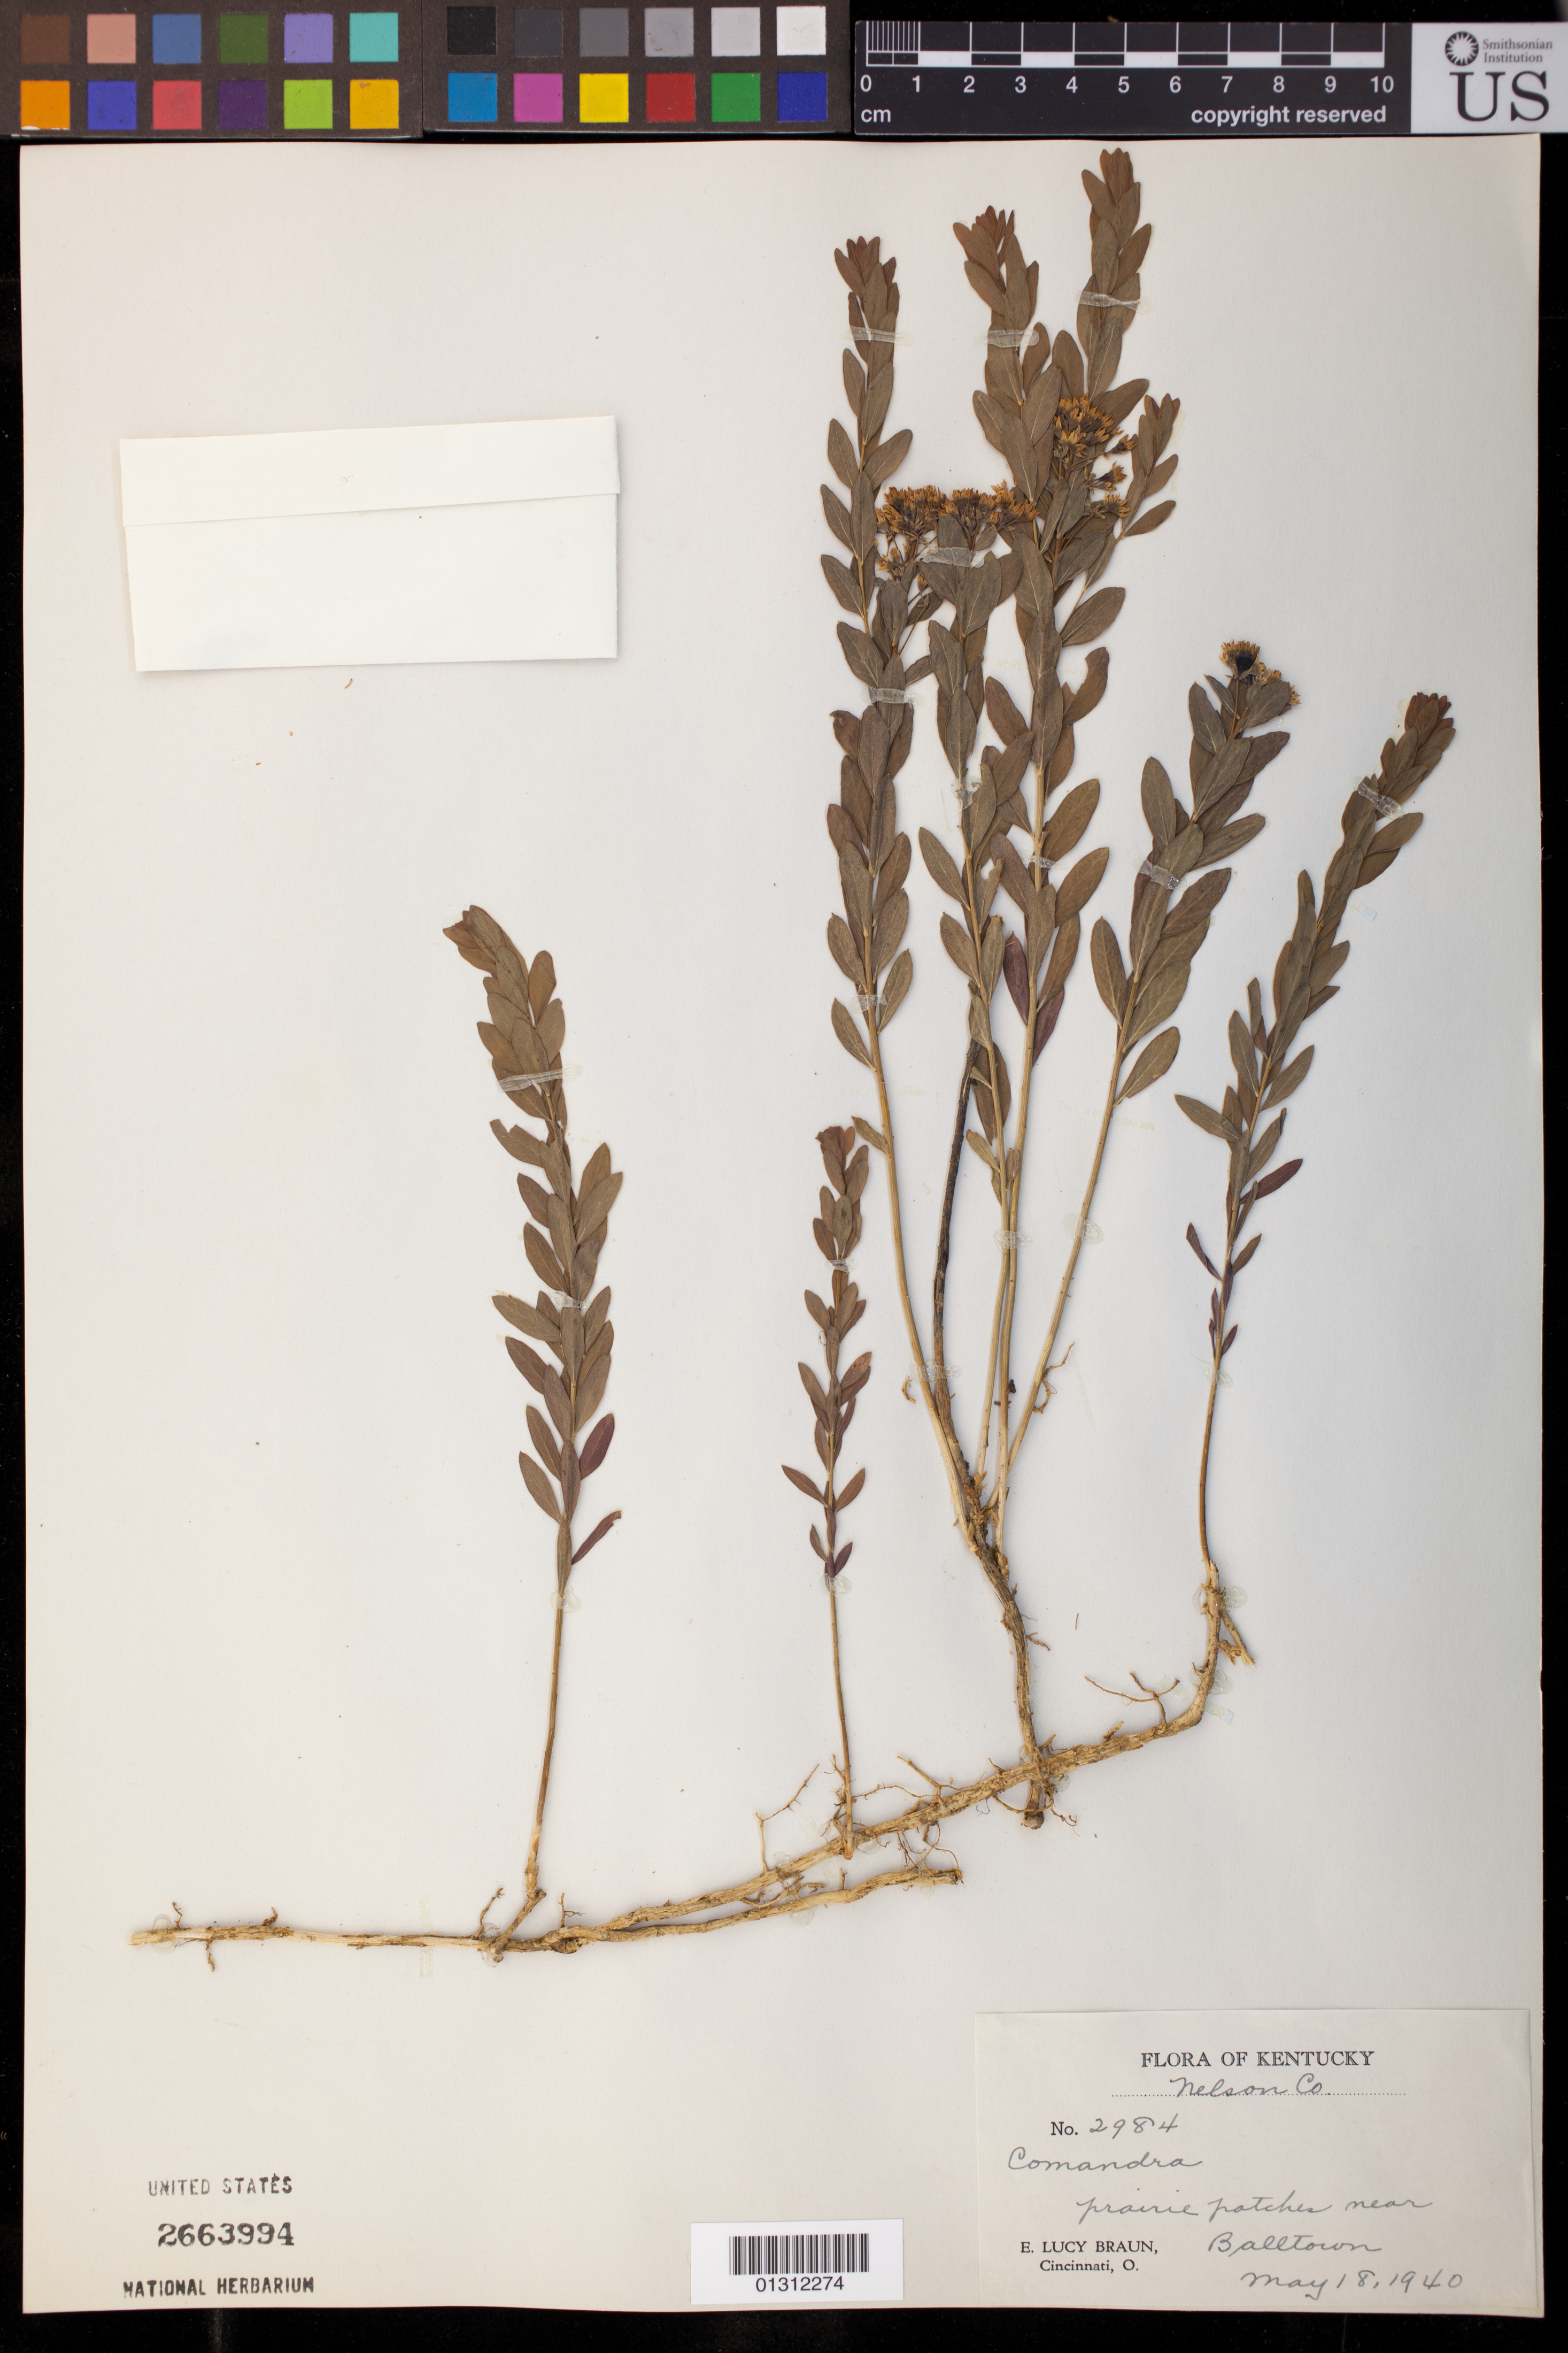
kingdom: Plantae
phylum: Tracheophyta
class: Magnoliopsida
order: Santalales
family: Comandraceae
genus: Comandra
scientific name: Comandra sp.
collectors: E. L. Braun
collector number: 2984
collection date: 1940-05-18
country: United States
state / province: Kentucky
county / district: Nelson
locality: Near Balltown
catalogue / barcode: US 2663994